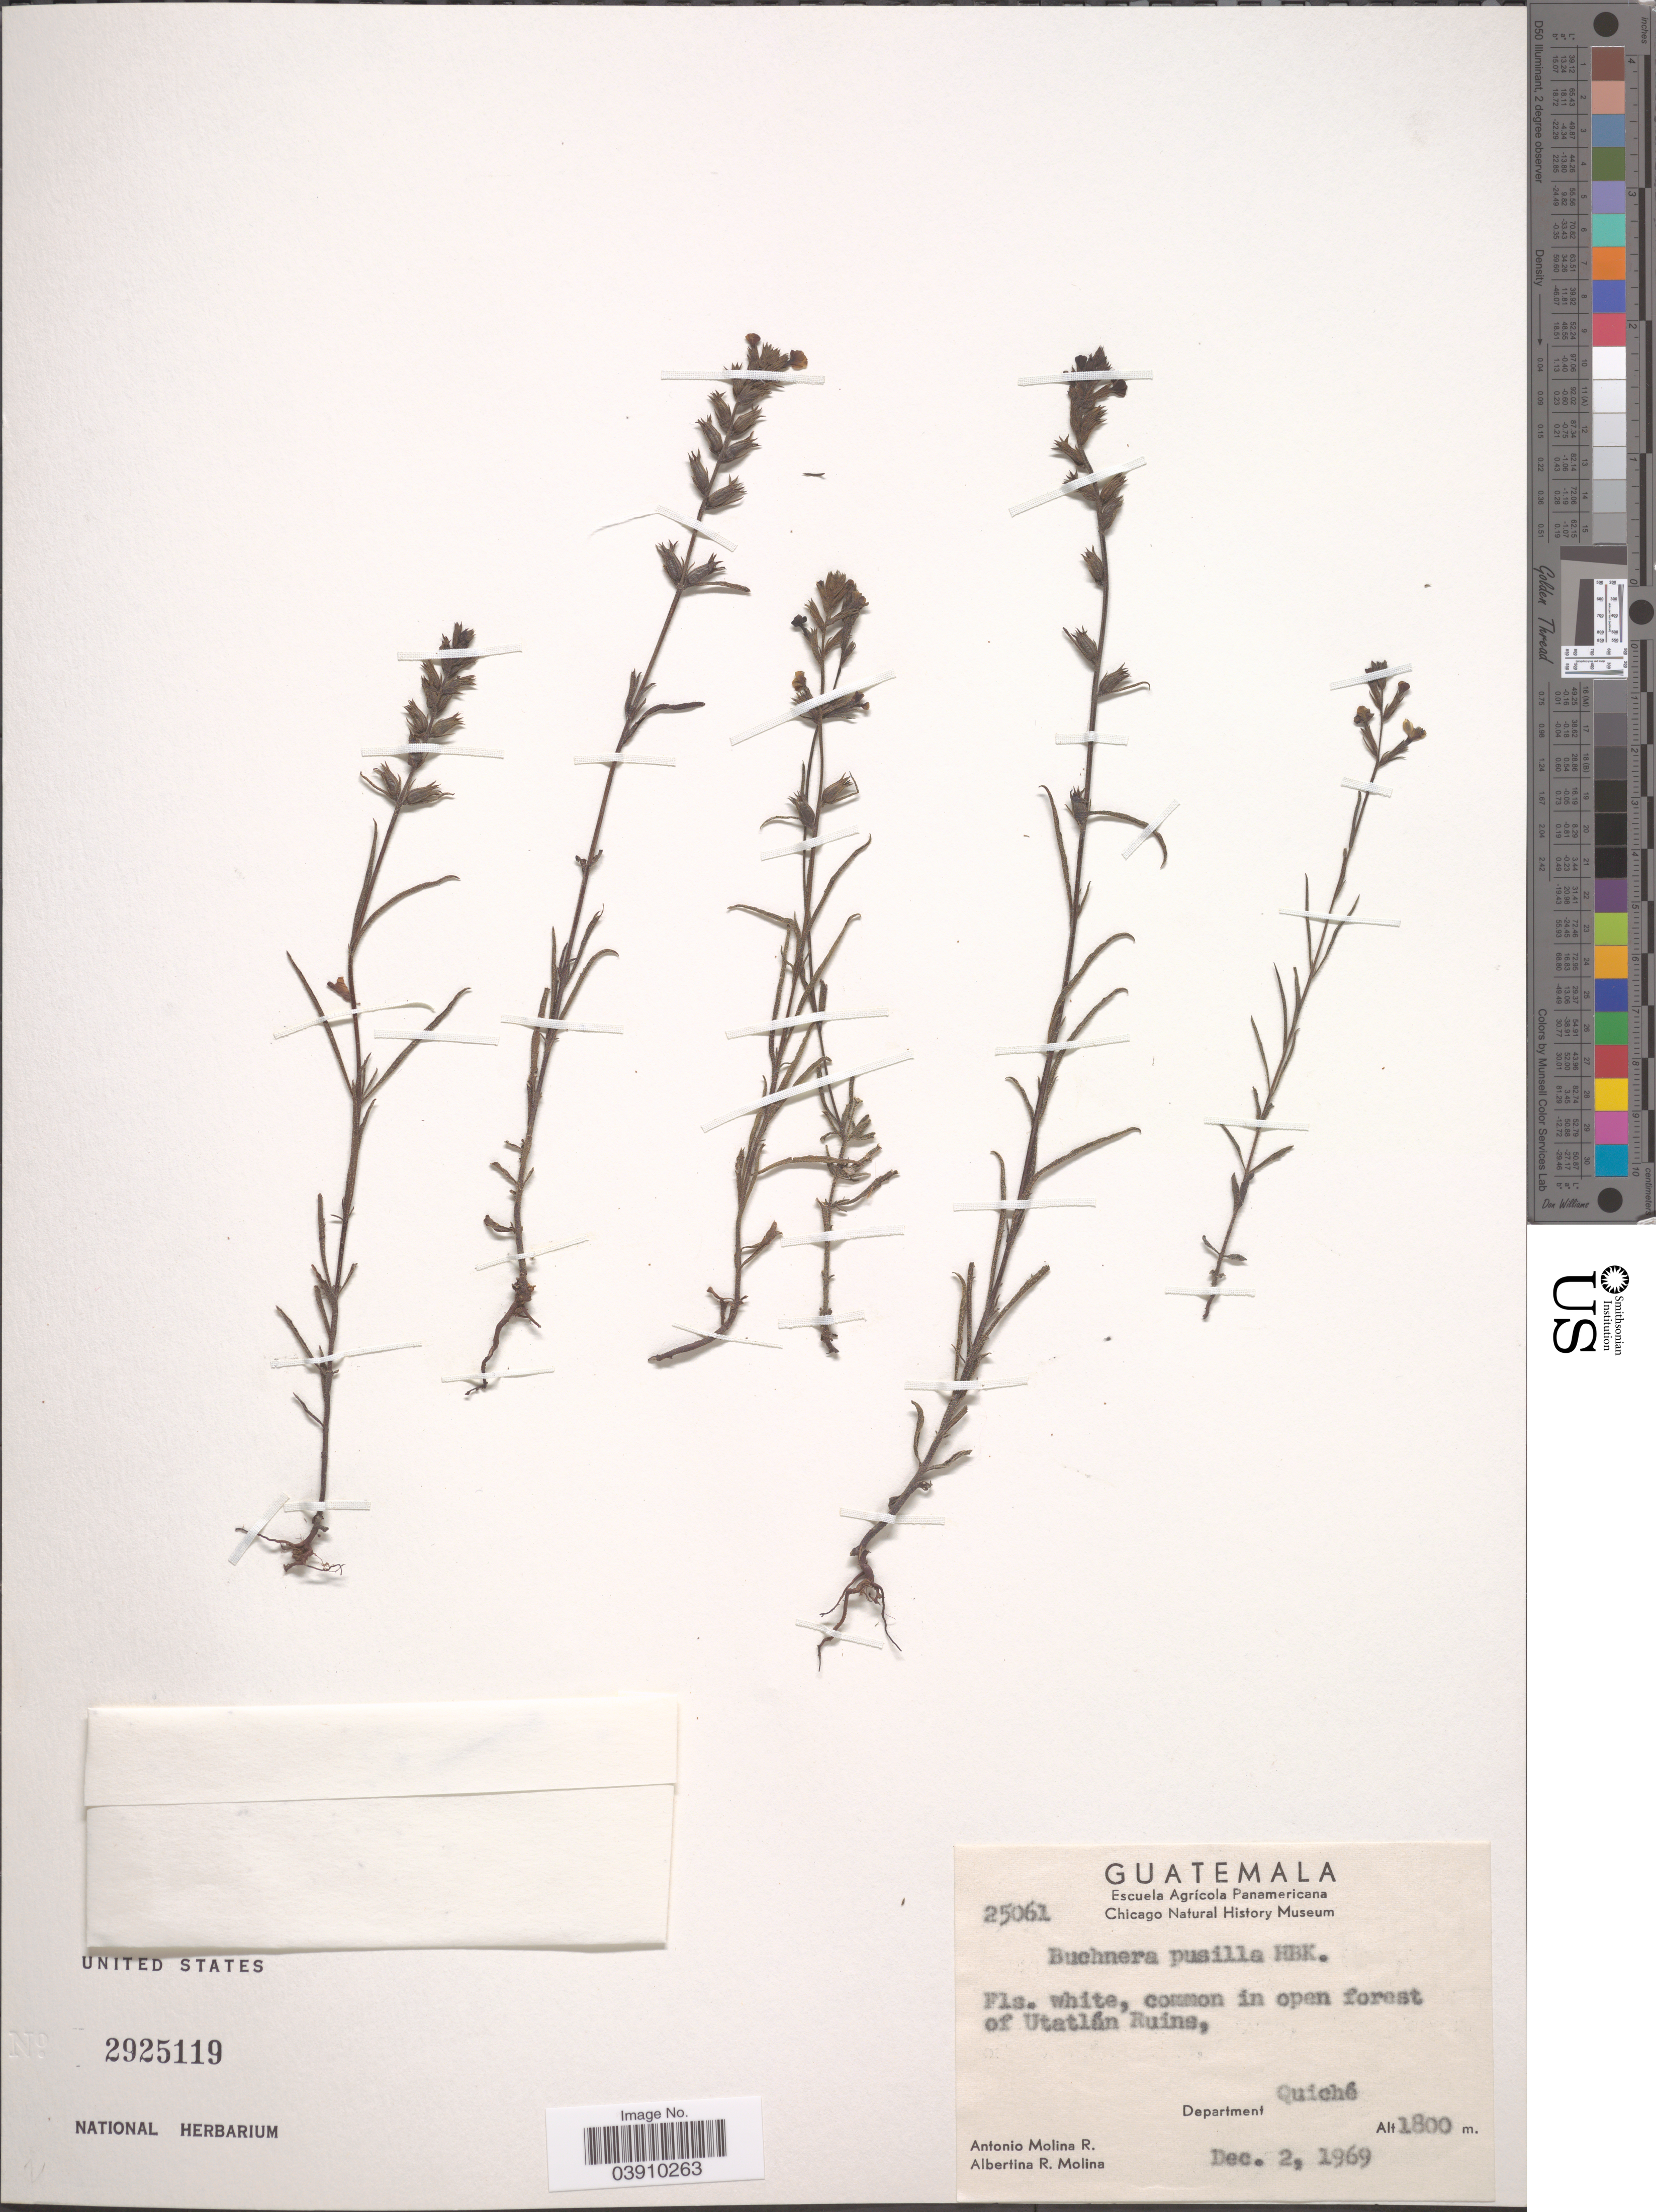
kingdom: Plantae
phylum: Tracheophyta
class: Magnoliopsida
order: Lamiales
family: Orobanchaceae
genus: Buchnera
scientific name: Buchnera pusilla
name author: Kunth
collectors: A. Molina R. & A. R. Molina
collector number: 25061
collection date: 1969-12-02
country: Guatemala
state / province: El Quiche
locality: In open forest of Utatlán Ruins, Department Quiché.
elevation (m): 1800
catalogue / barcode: US 2925119